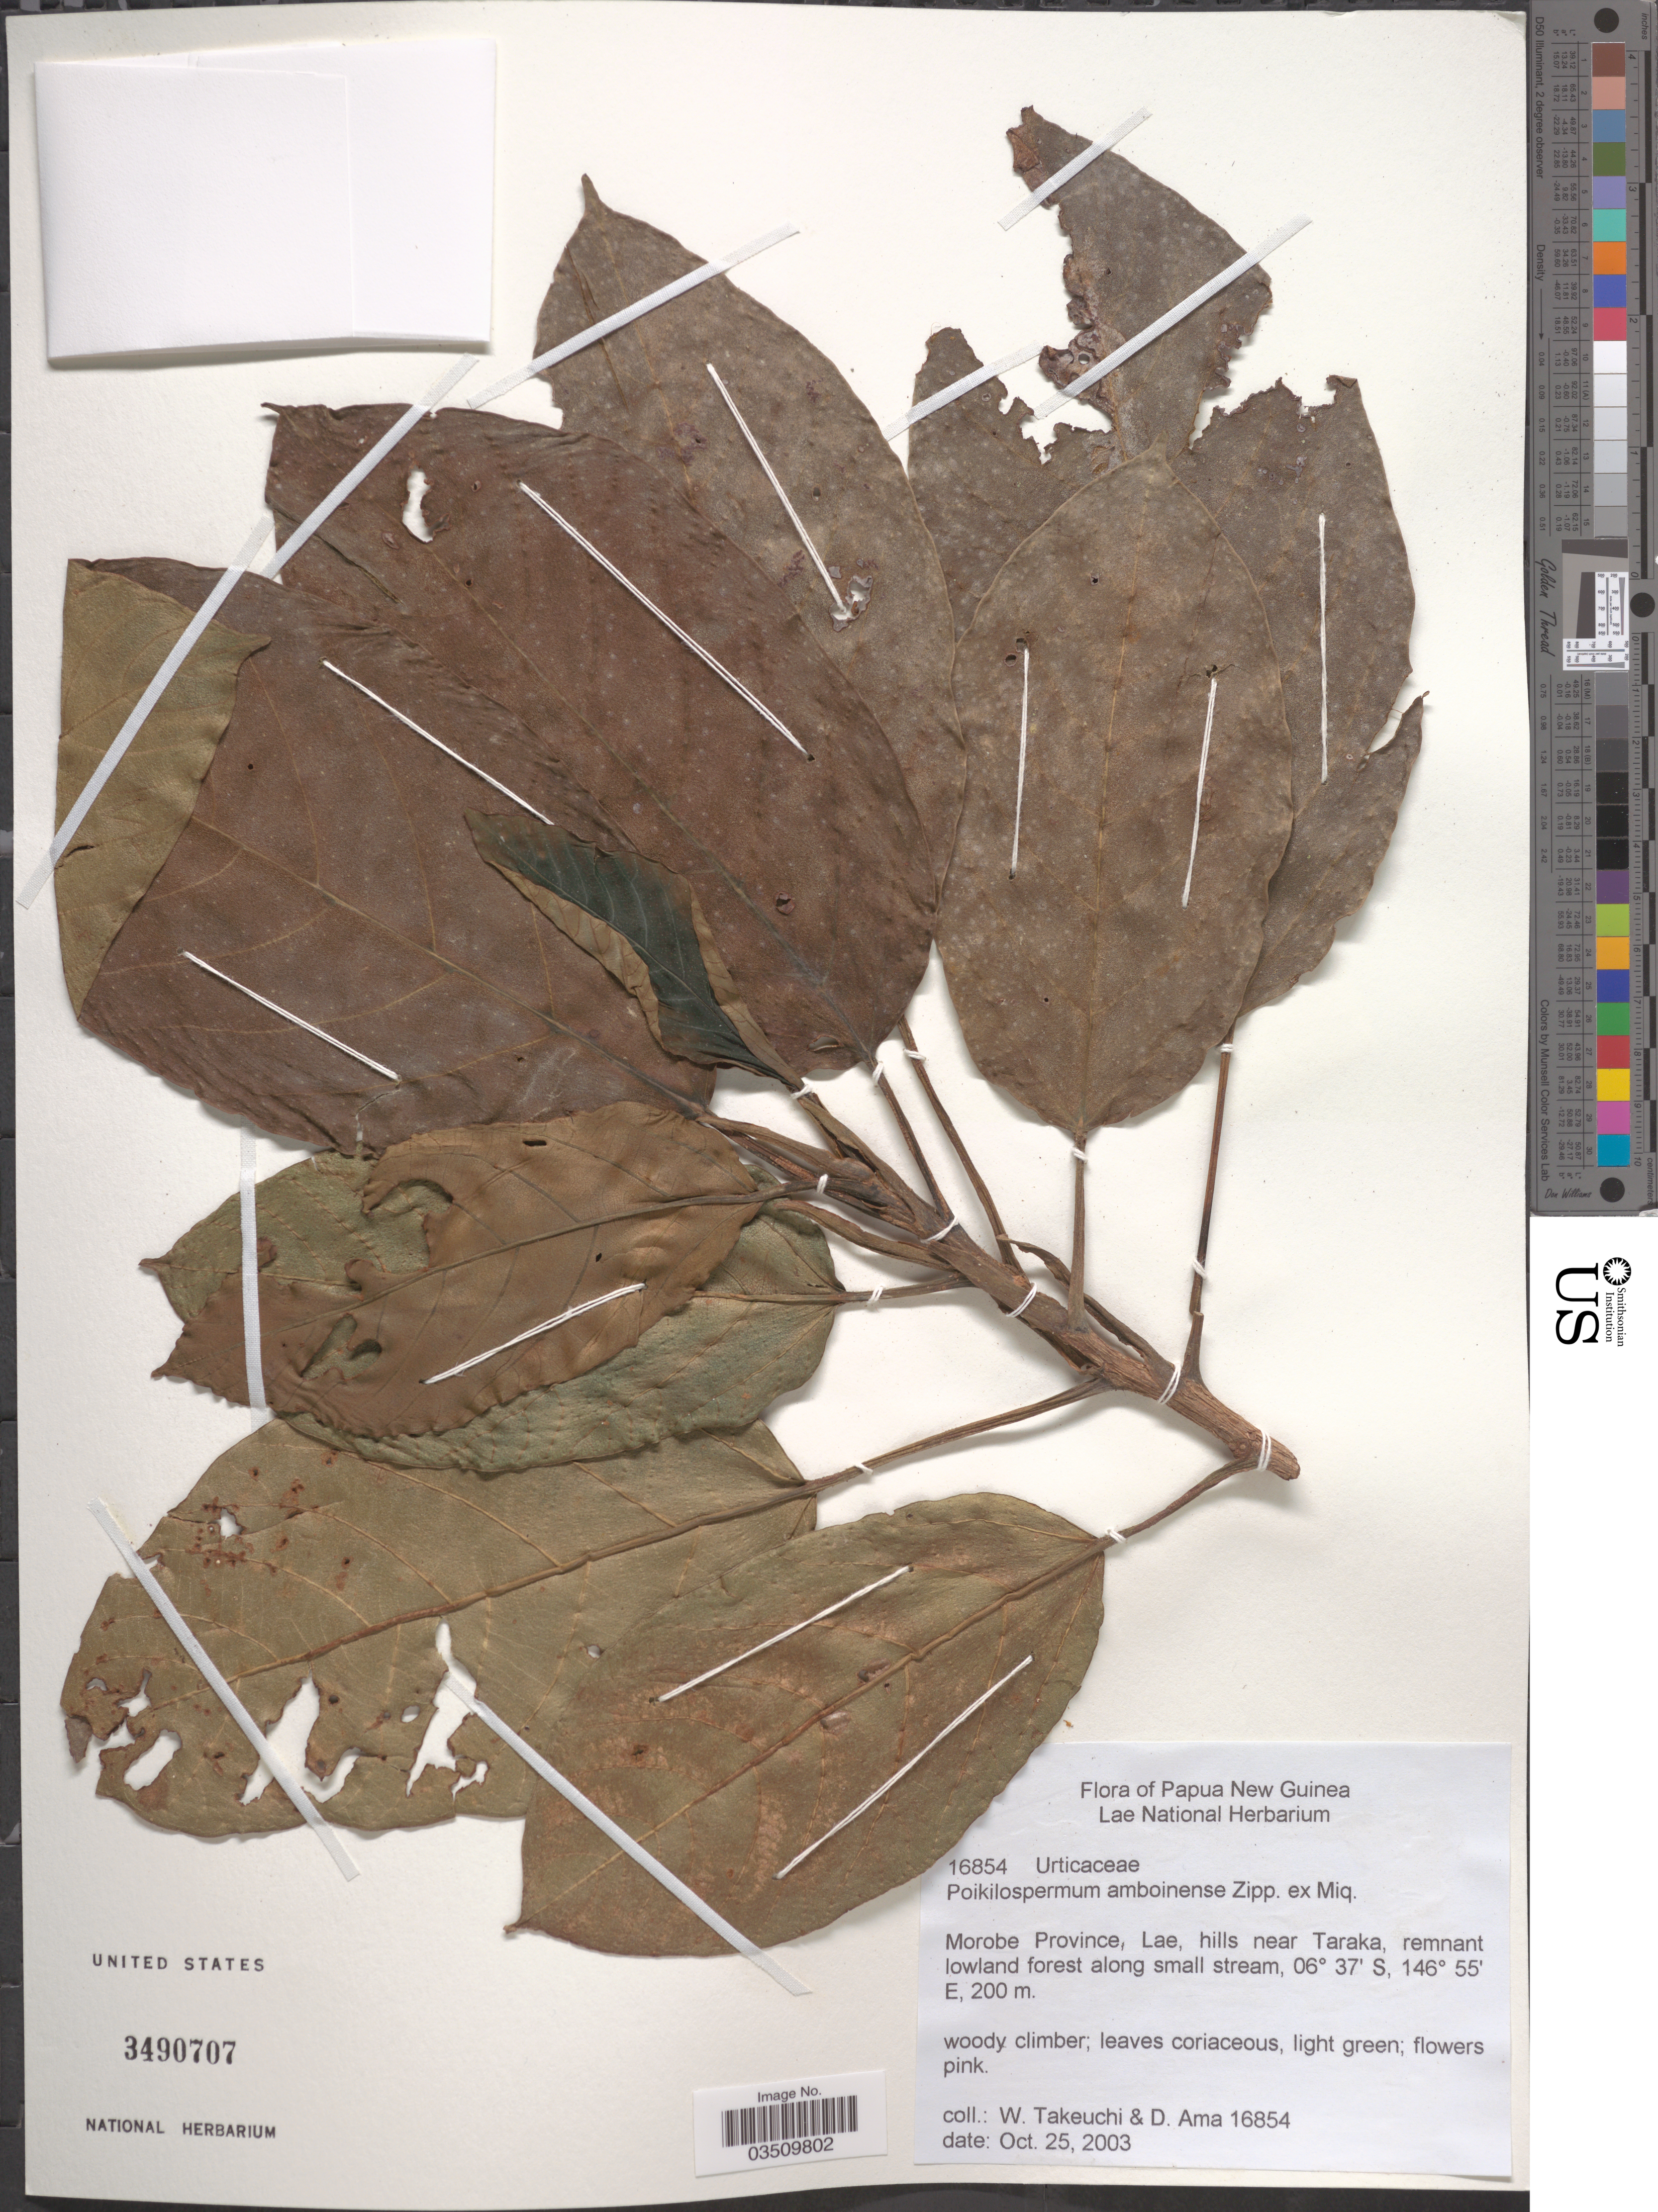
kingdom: Plantae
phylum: Tracheophyta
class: Magnoliopsida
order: Rosales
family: Urticaceae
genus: Poikilospermum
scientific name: Poikilospermum amboinense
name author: Zipp. & Miq.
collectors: W. Takeuchi & D. Ama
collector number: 16854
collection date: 2003-10-25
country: Papua New Guinea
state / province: Morobe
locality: Lae, hills near Tarakam.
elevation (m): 200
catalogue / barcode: US 3490707